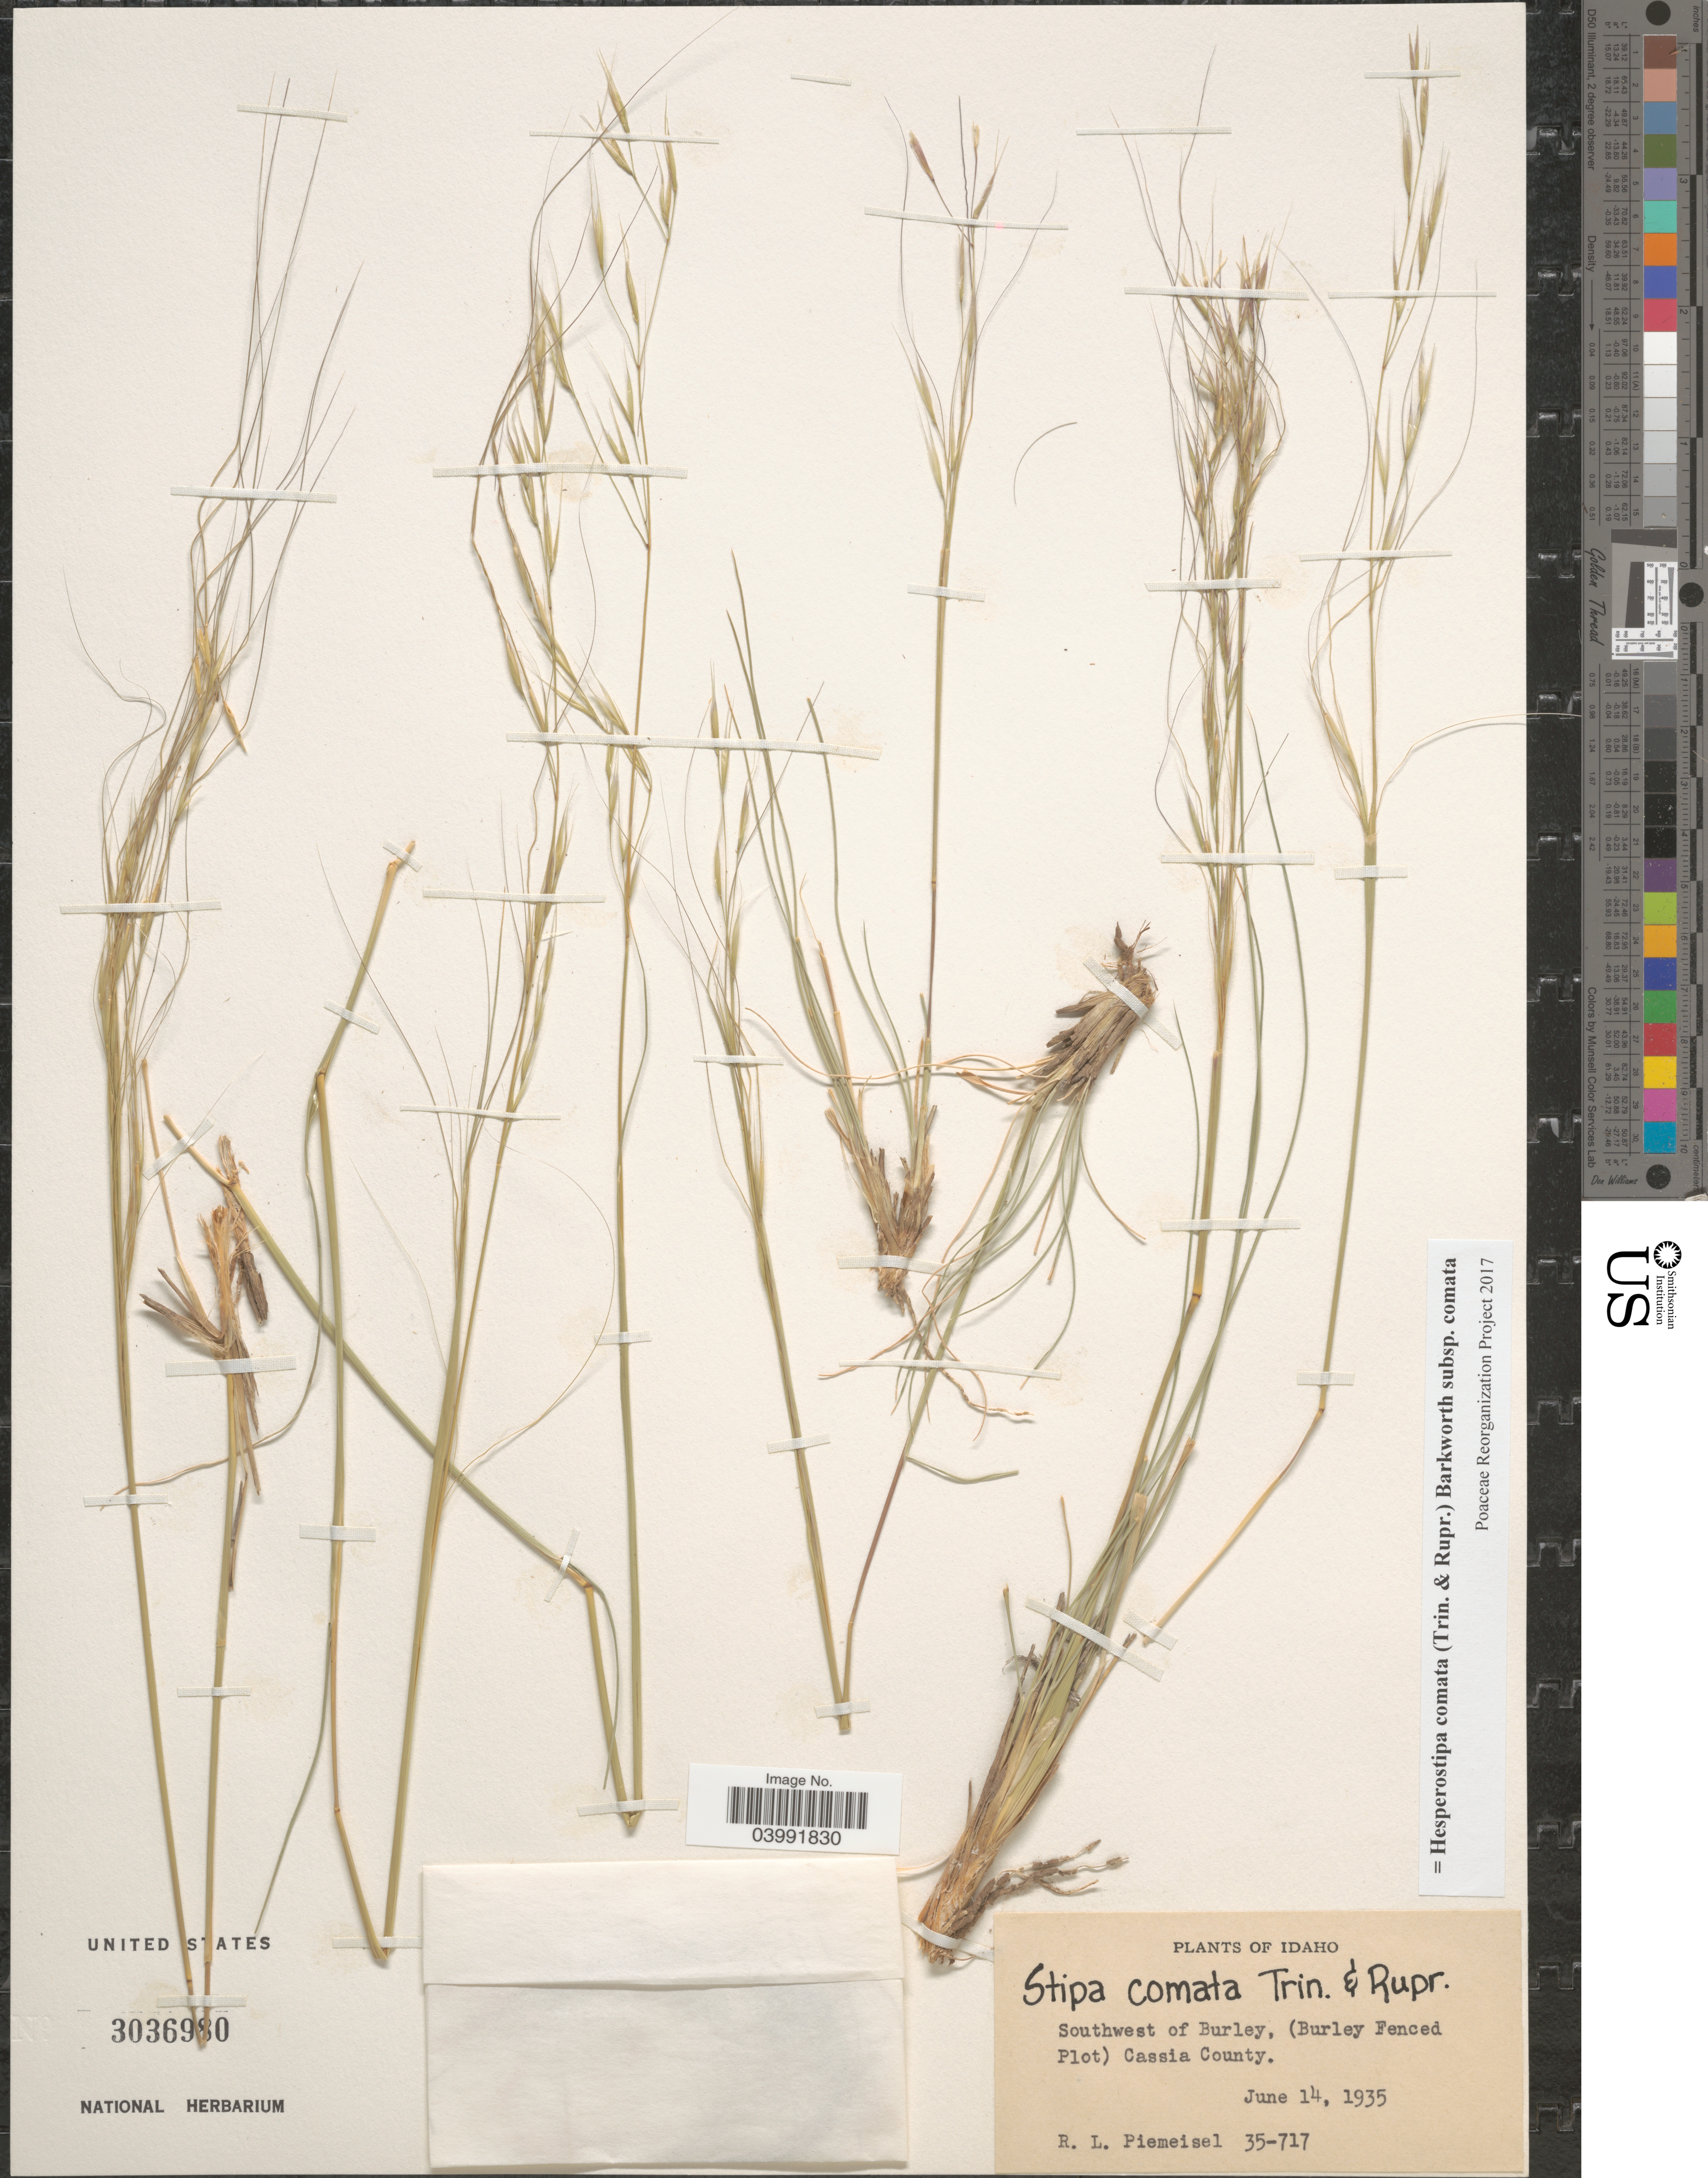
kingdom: Plantae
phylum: Tracheophyta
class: Liliopsida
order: Poales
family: Poaceae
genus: Hesperostipa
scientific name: Hesperostipa comata subsp. comata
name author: (Trin. & Rupr.) Barkworth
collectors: R. L. Piemeisel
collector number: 35-717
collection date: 1935-06-14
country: United States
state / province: Idaho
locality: Southwest of Burley, (Burley Fenced Plot) Cassia County.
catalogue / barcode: US 3036980